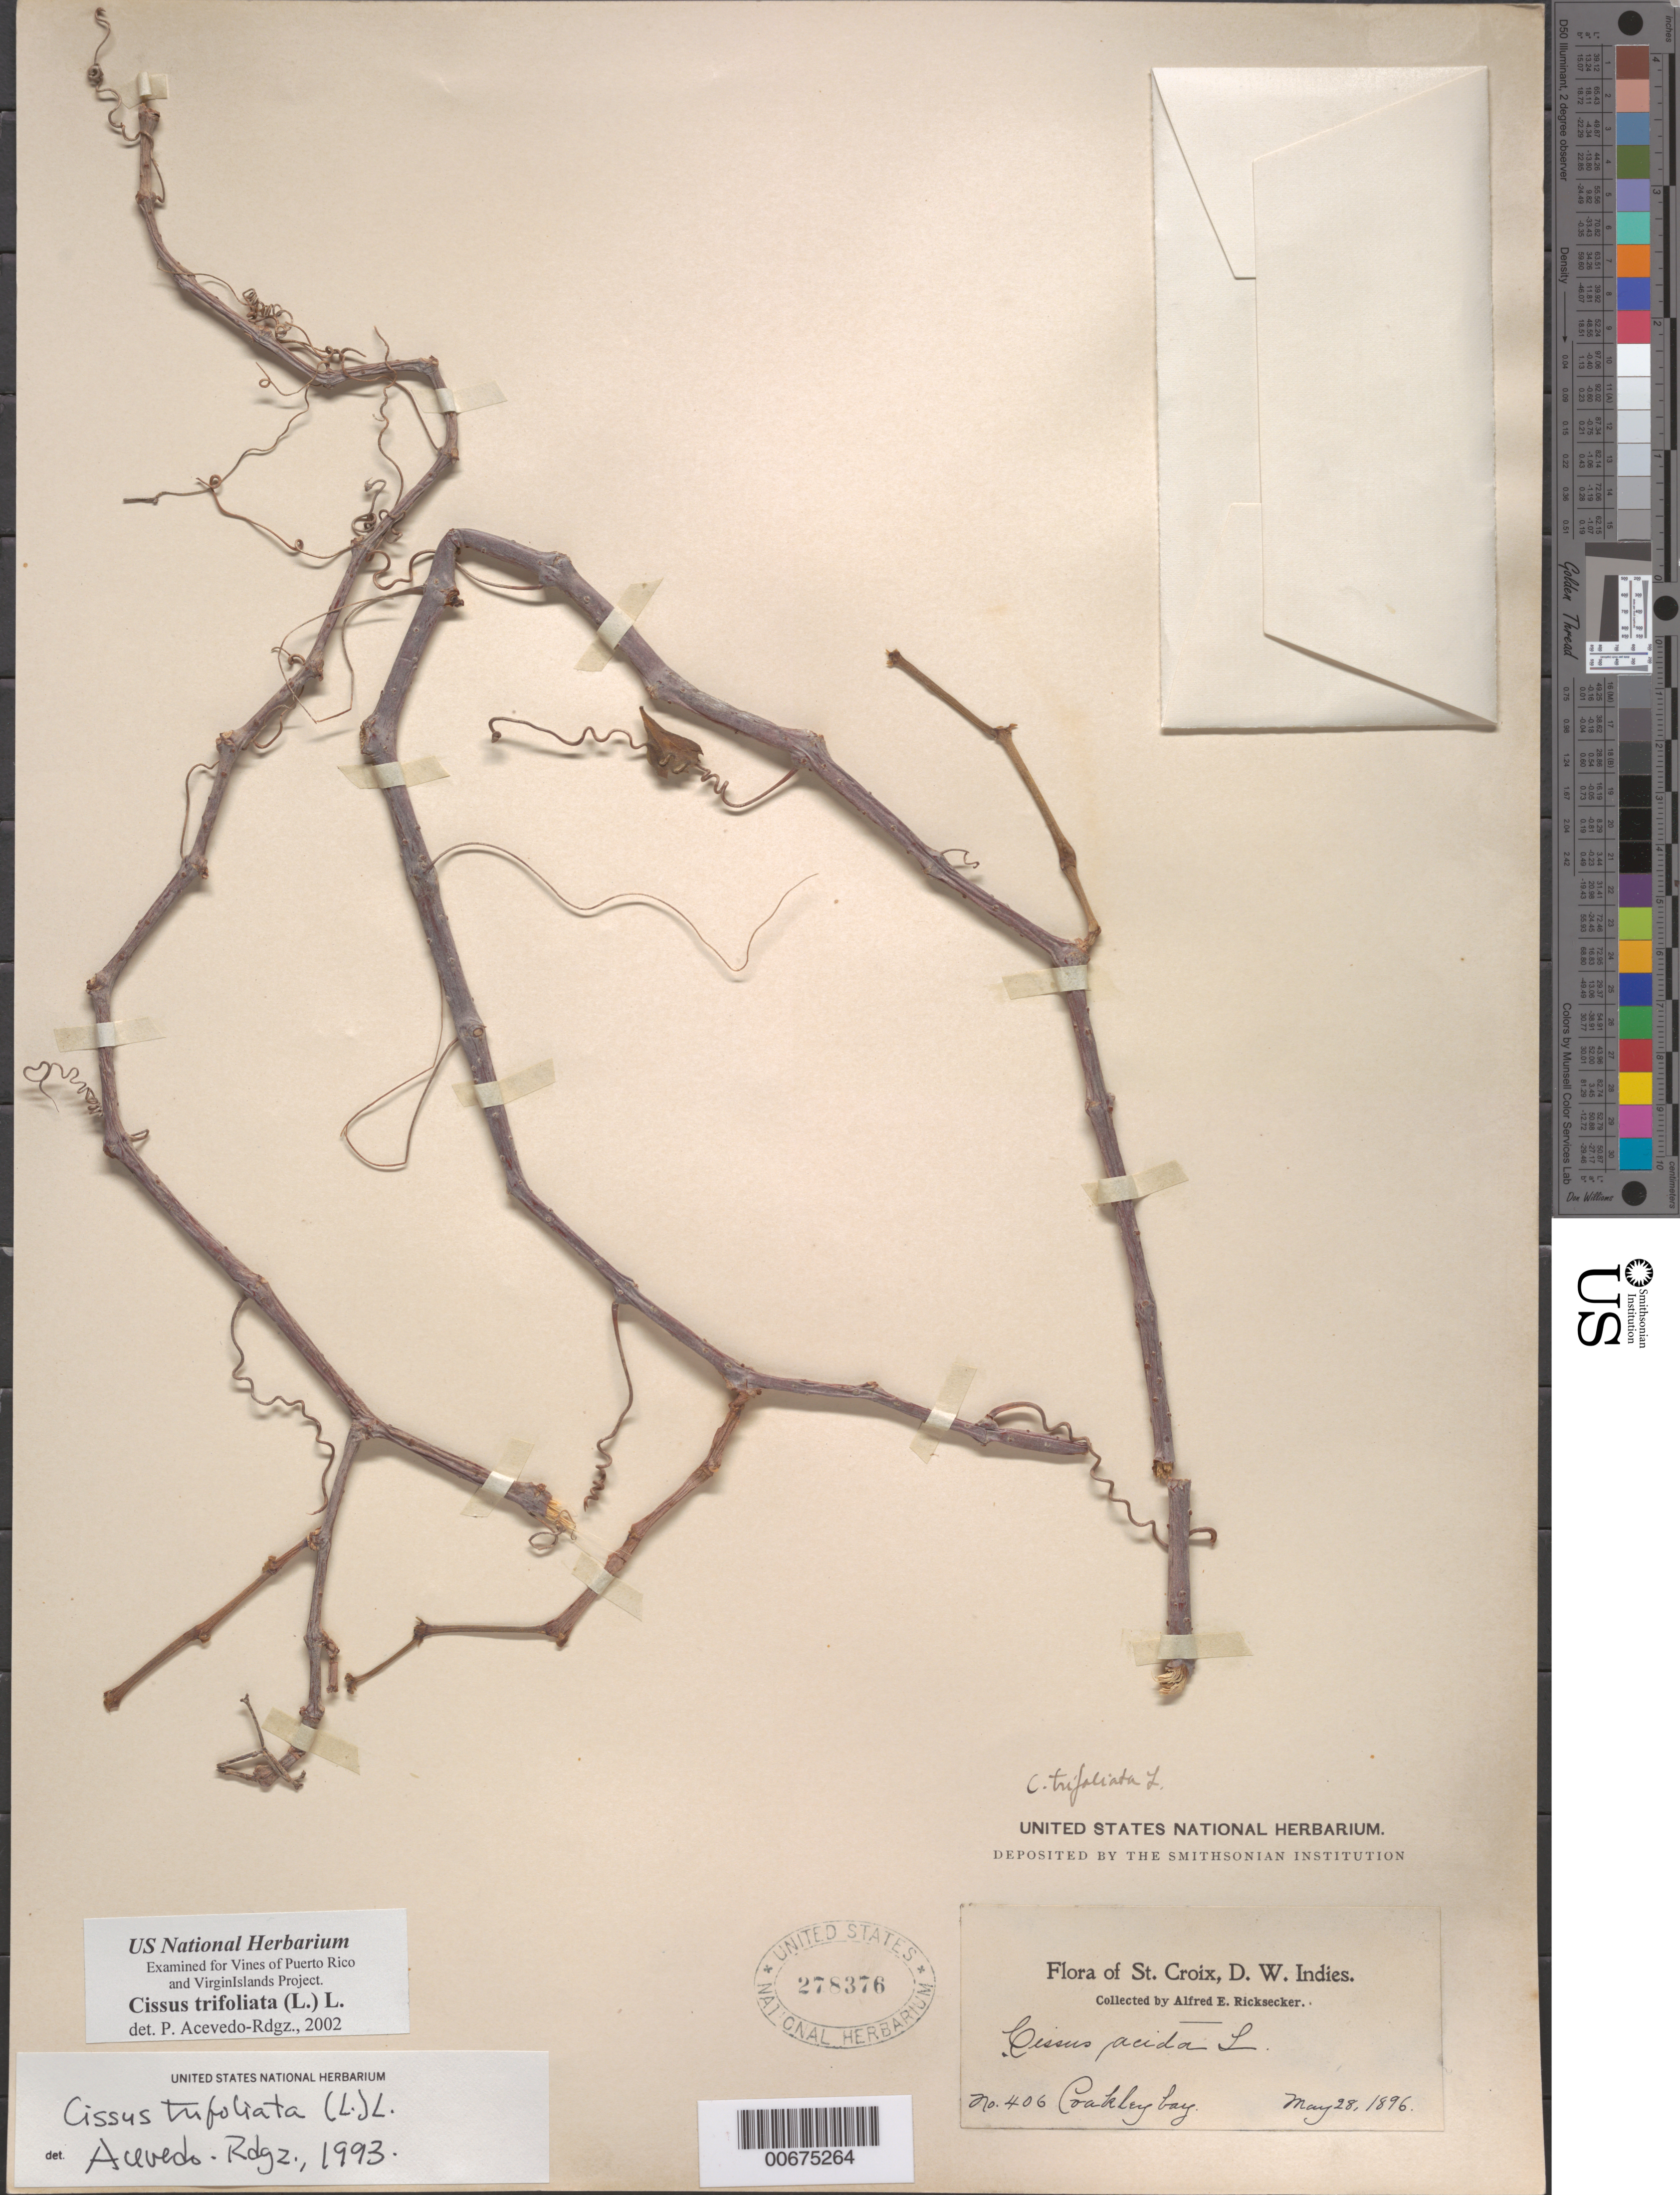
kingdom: Plantae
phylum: Tracheophyta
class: Magnoliopsida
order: Vitales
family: Vitaceae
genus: Cissus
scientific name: Cissus trifoliata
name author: (L.) L.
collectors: A. E. Ricksecker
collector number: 406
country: U.S. Virgin Islands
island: St. Croix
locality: St. Croix; Coakley Bay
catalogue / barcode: US 278376